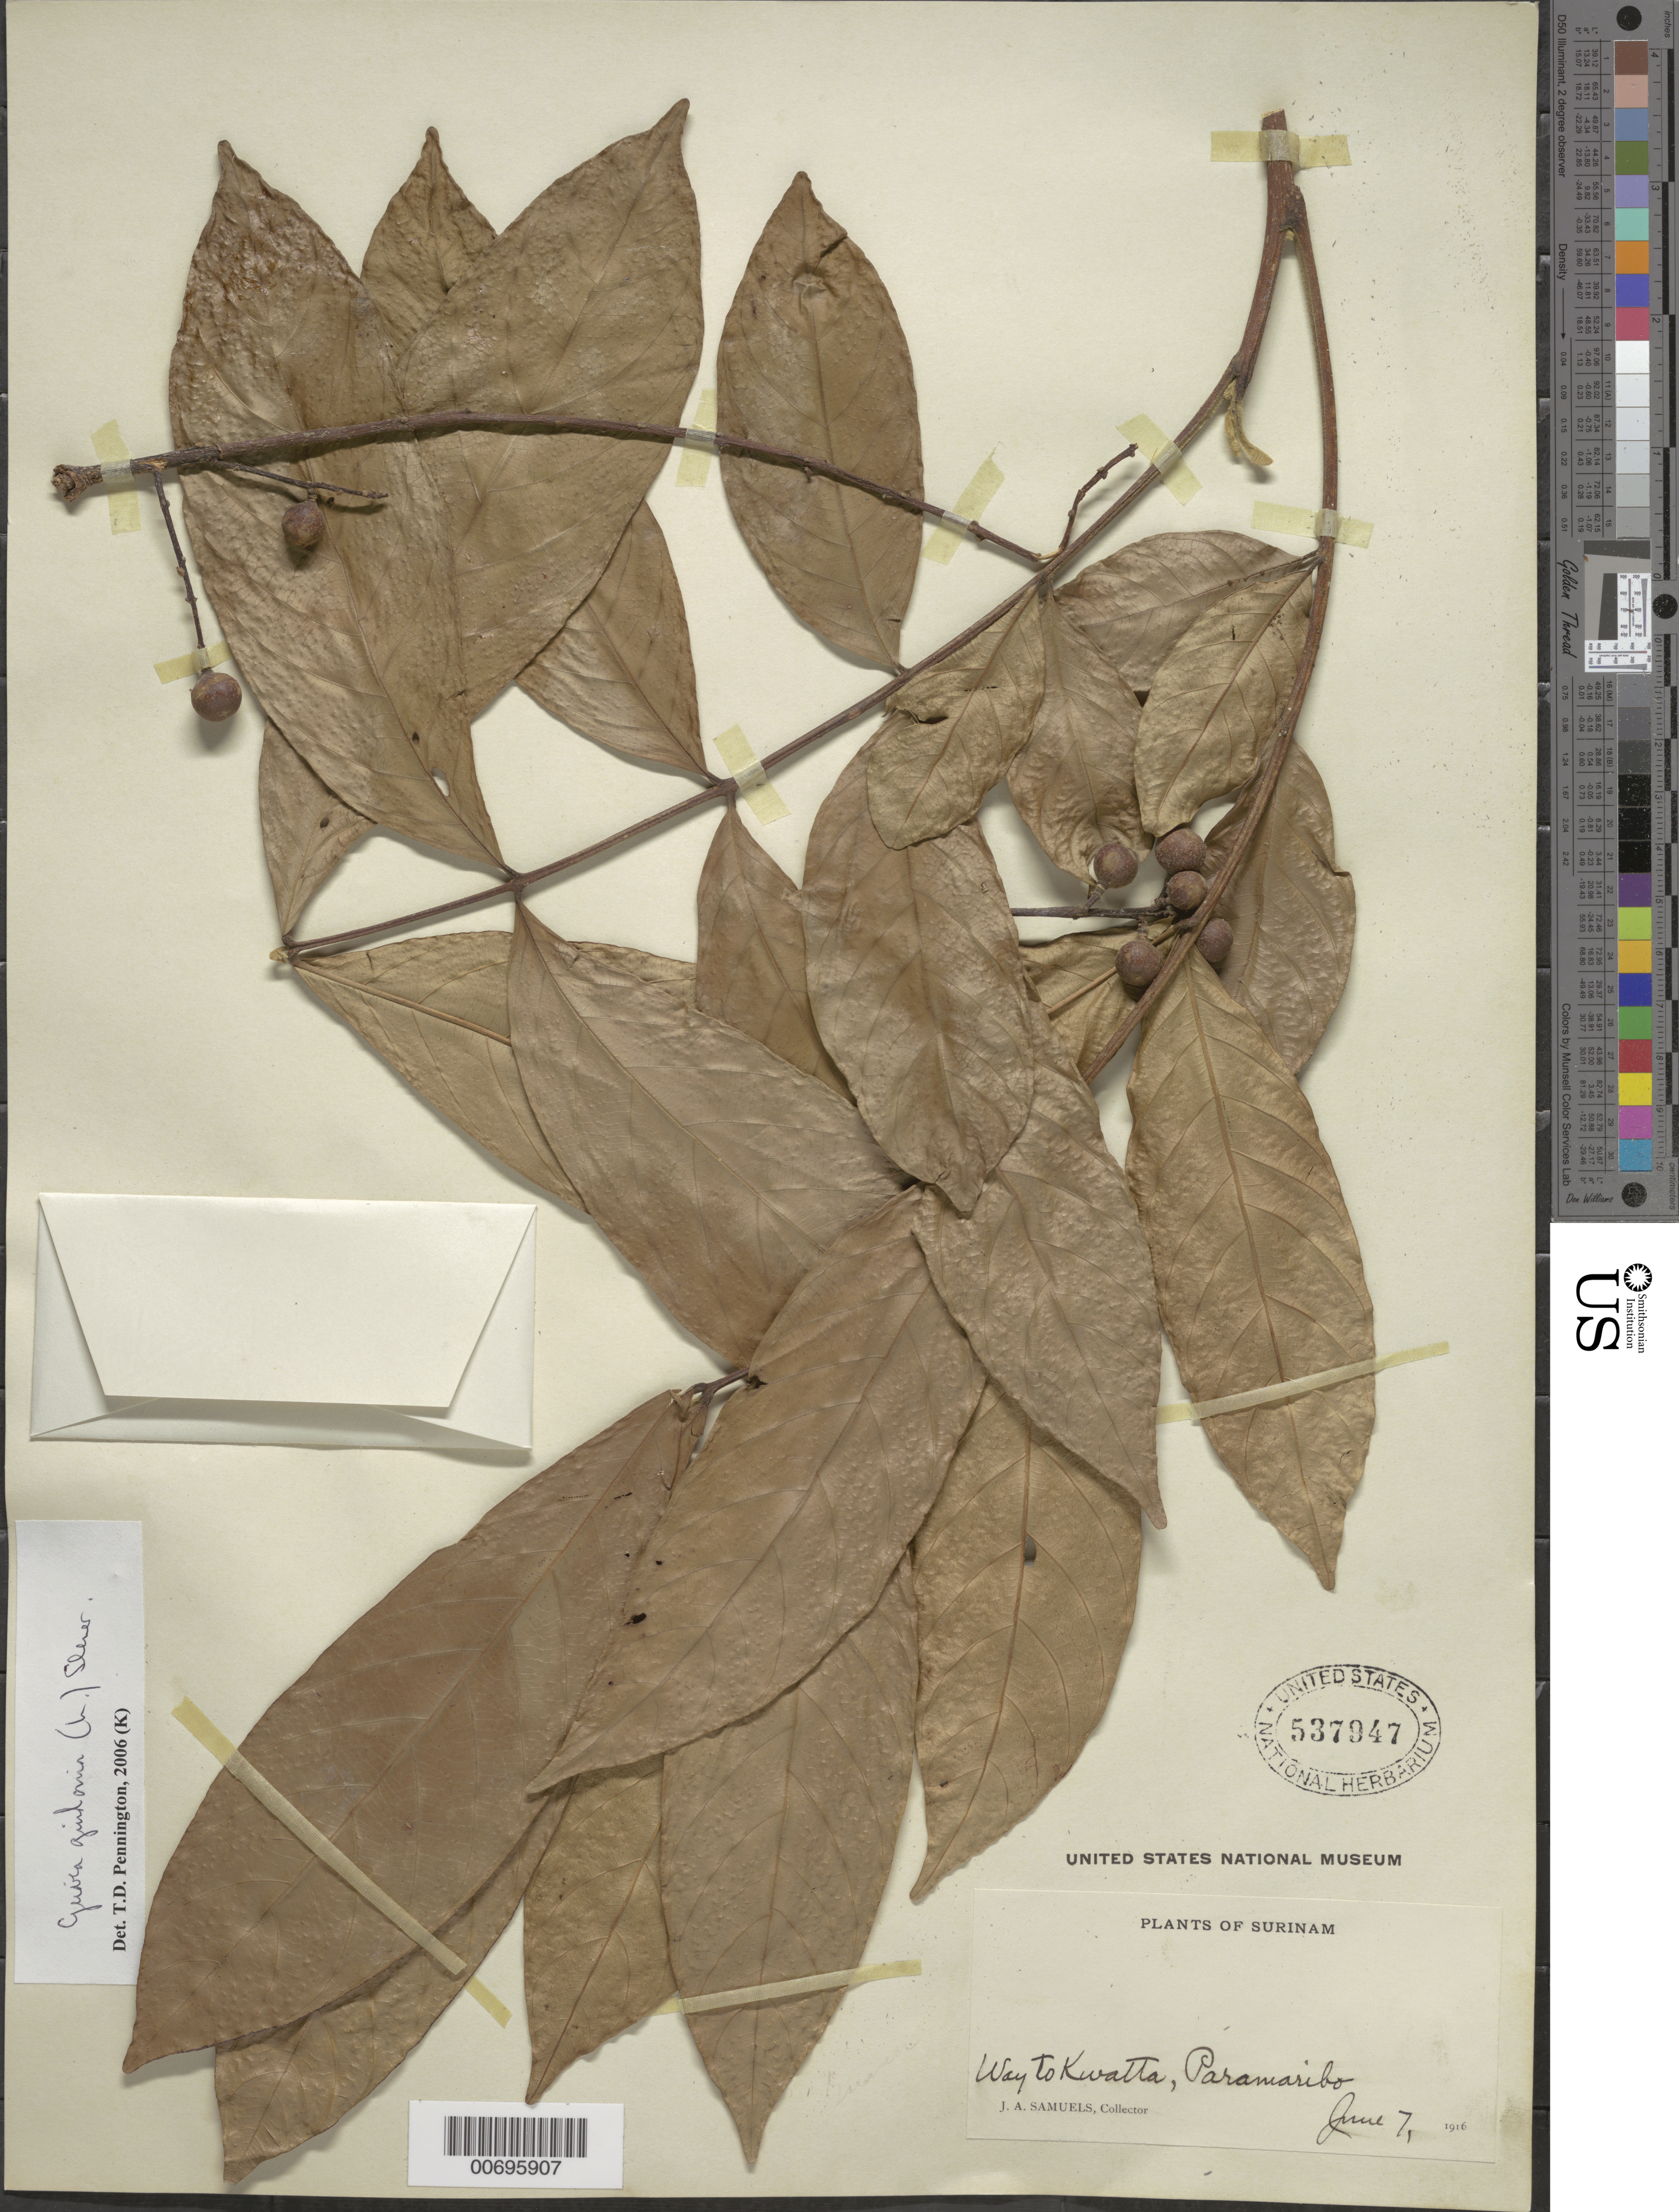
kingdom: Plantae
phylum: Tracheophyta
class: Magnoliopsida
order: Sapindales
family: Meliaceae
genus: Guarea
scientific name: Guarea guidonia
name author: (L.) Sleumer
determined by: Pennington, T. D., (K)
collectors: J. A. Samuels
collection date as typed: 7-Jun-16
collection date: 1916-06-07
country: Suriname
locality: Paramaribo, way to Kwatta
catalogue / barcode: US 537947